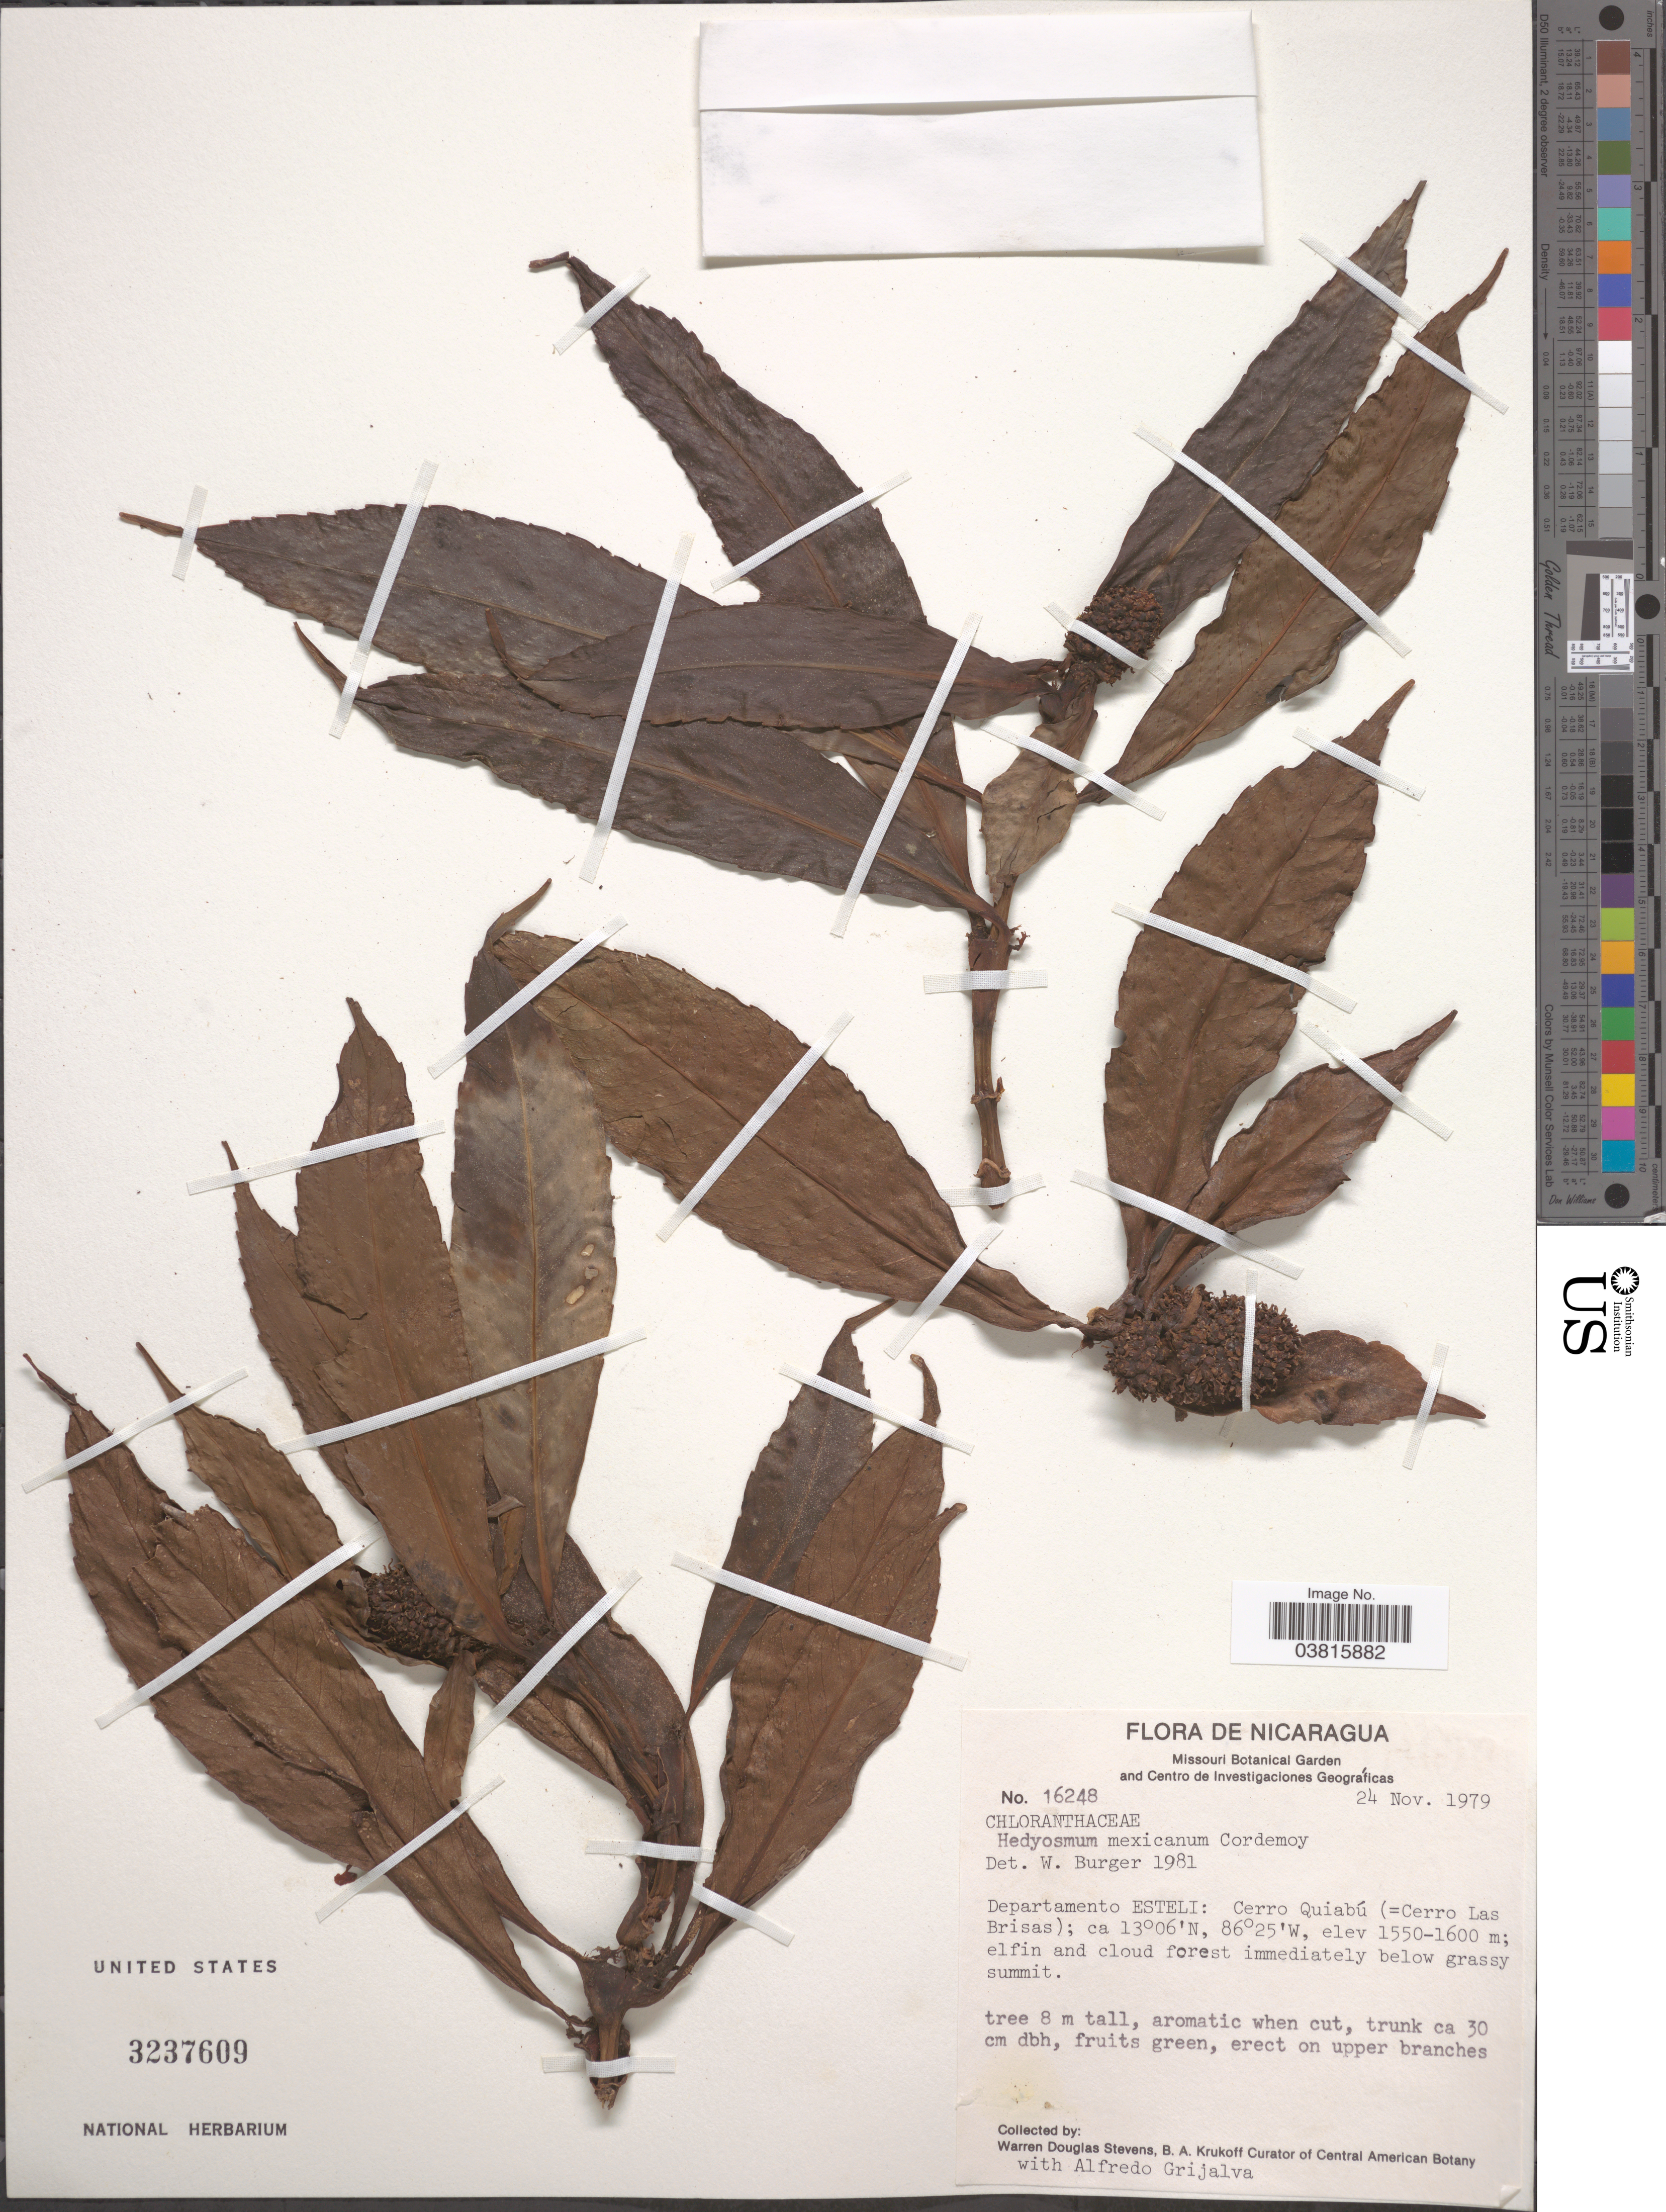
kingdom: Plantae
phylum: Tracheophyta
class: Magnoliopsida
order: Chloranthales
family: Chloranthaceae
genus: Hedyosmum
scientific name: Hedyosmum artocarpus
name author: Solms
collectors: W. D. Stevens, B. A. Krukoff & A. Grijalva P.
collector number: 16248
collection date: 1979-11-24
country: Nicaragua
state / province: Esteli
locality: Departamento Esteli: Cerro Quiabú (=Cerro Las Brisas).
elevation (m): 1550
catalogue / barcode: US 3237609